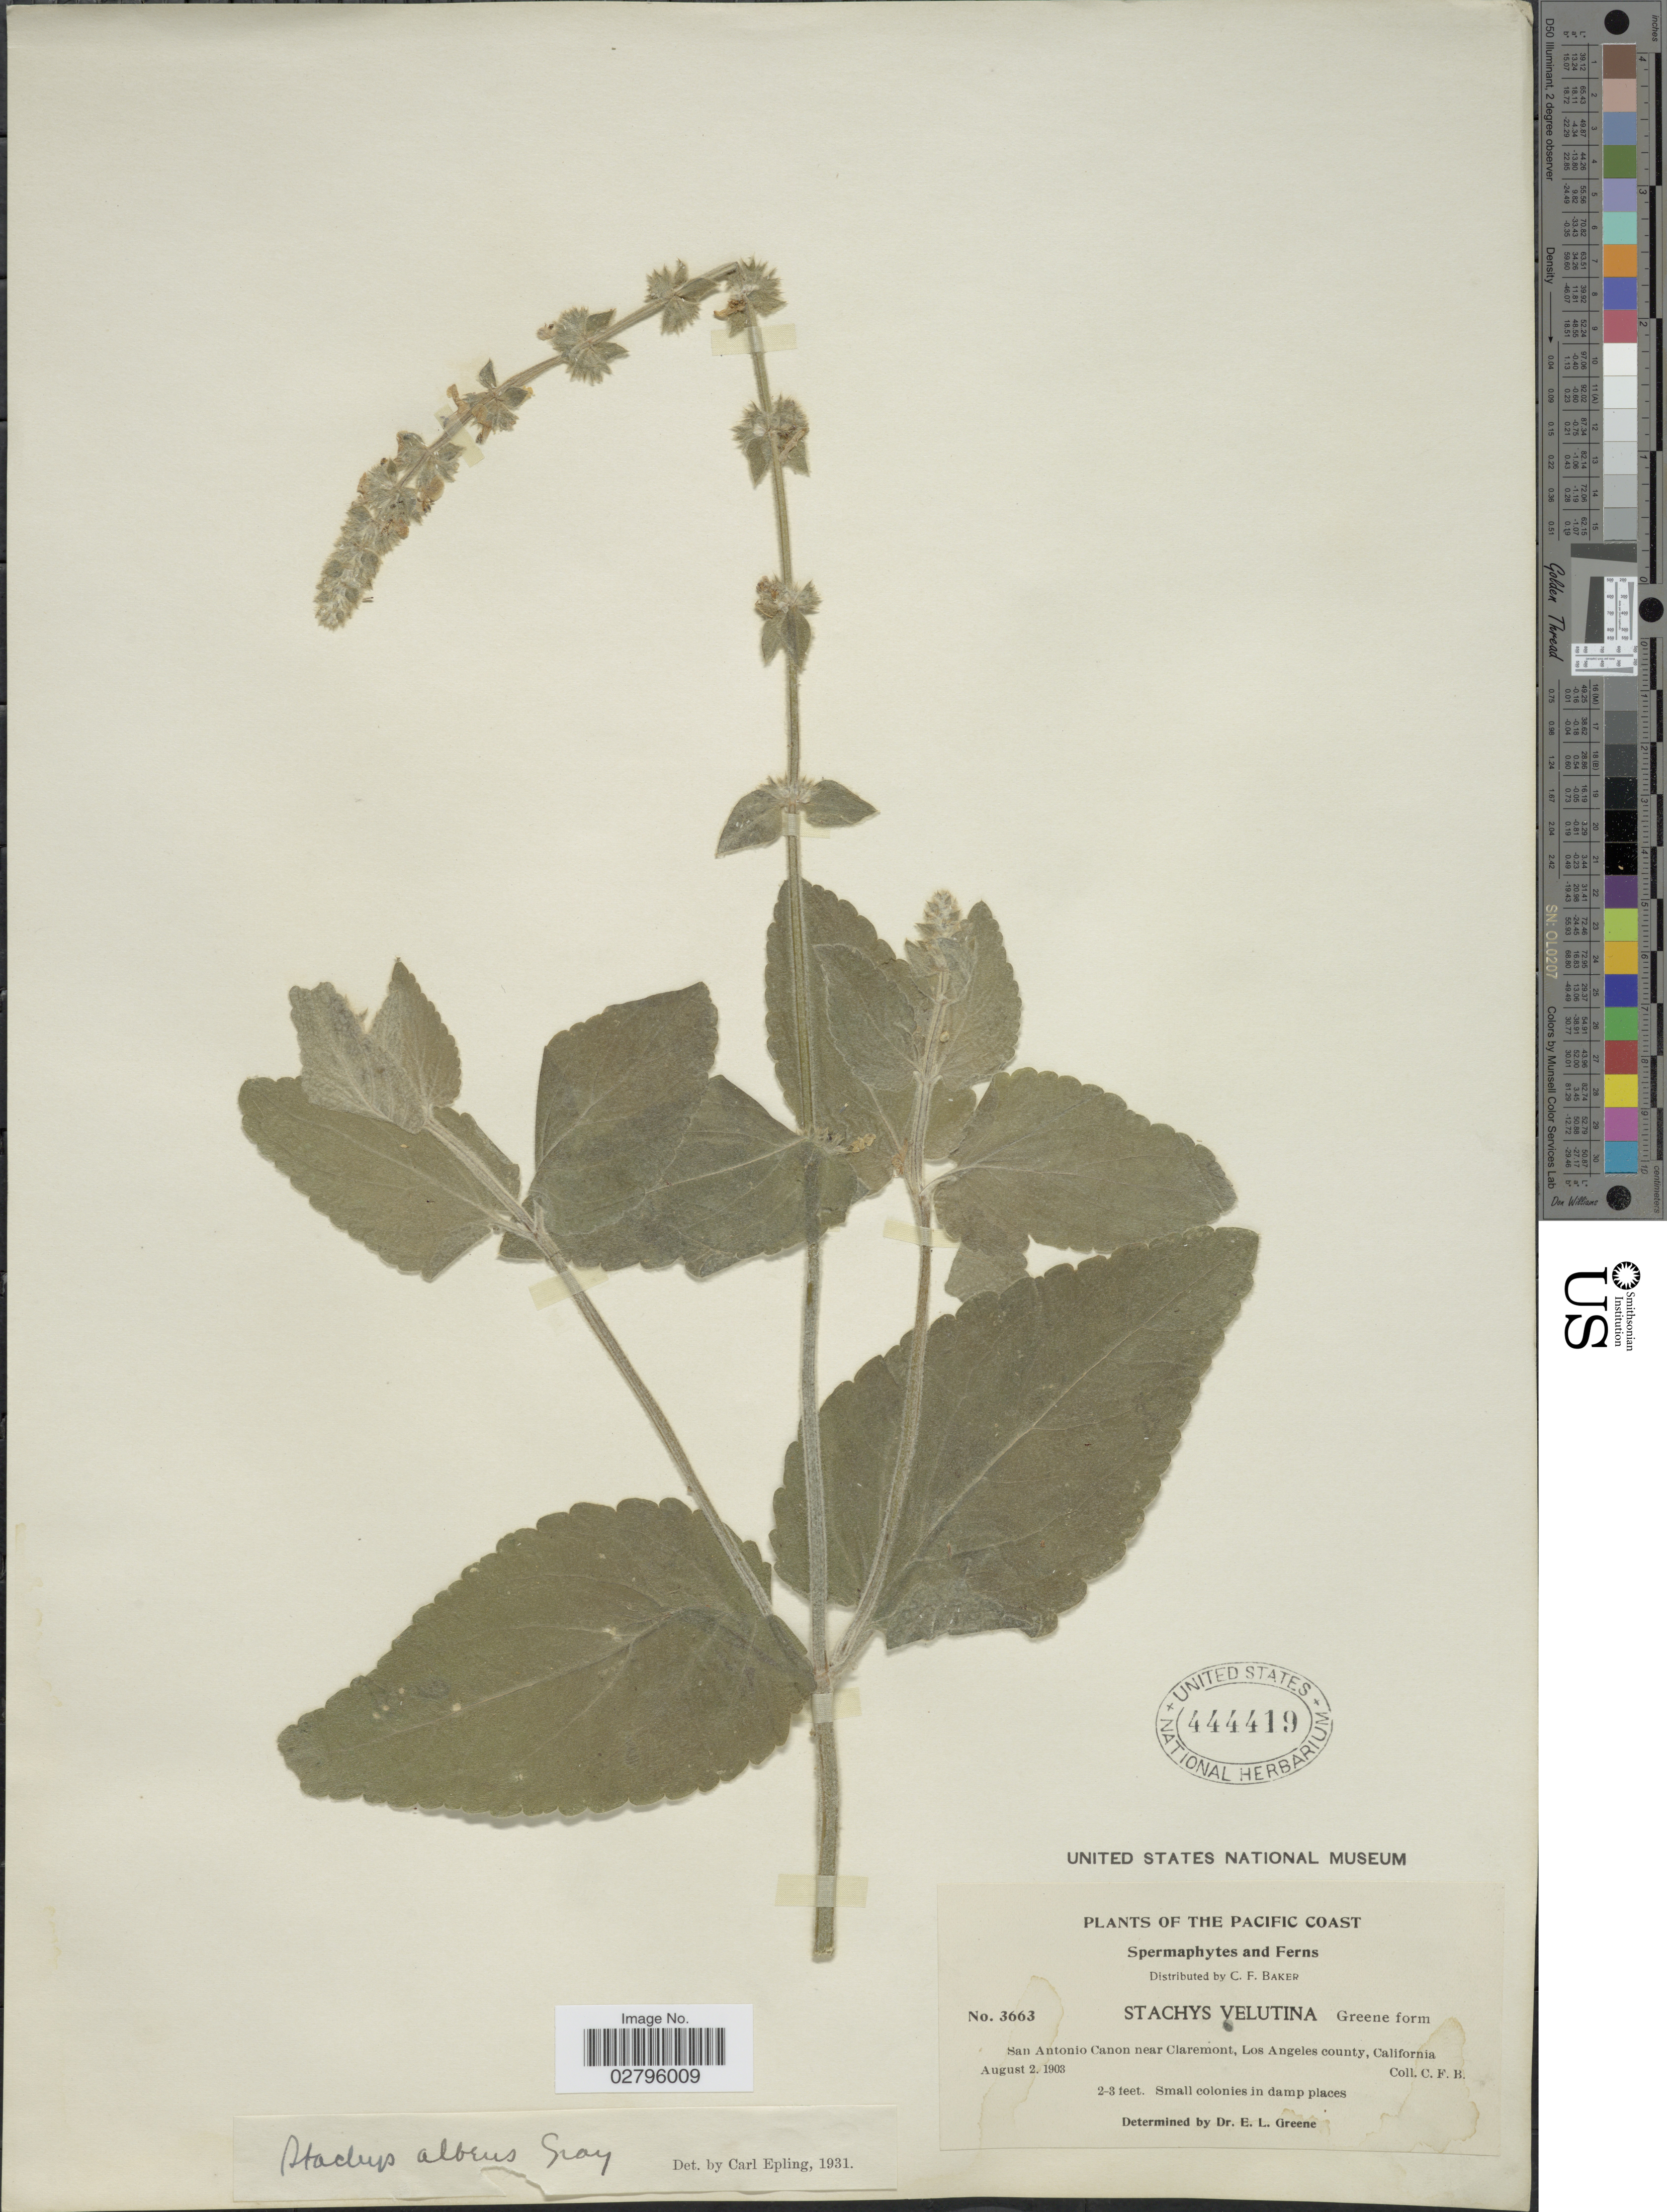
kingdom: Plantae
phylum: Tracheophyta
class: Magnoliopsida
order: Lamiales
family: Lamiaceae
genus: Stachys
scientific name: Stachys albens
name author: A. Gray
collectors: C. F. Baker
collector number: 3663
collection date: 1903-08-02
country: United States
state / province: California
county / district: Los Angeles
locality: The Pacific Coast, San Antonio Canon near Claremont, Los Angeles county.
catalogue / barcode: US 444419